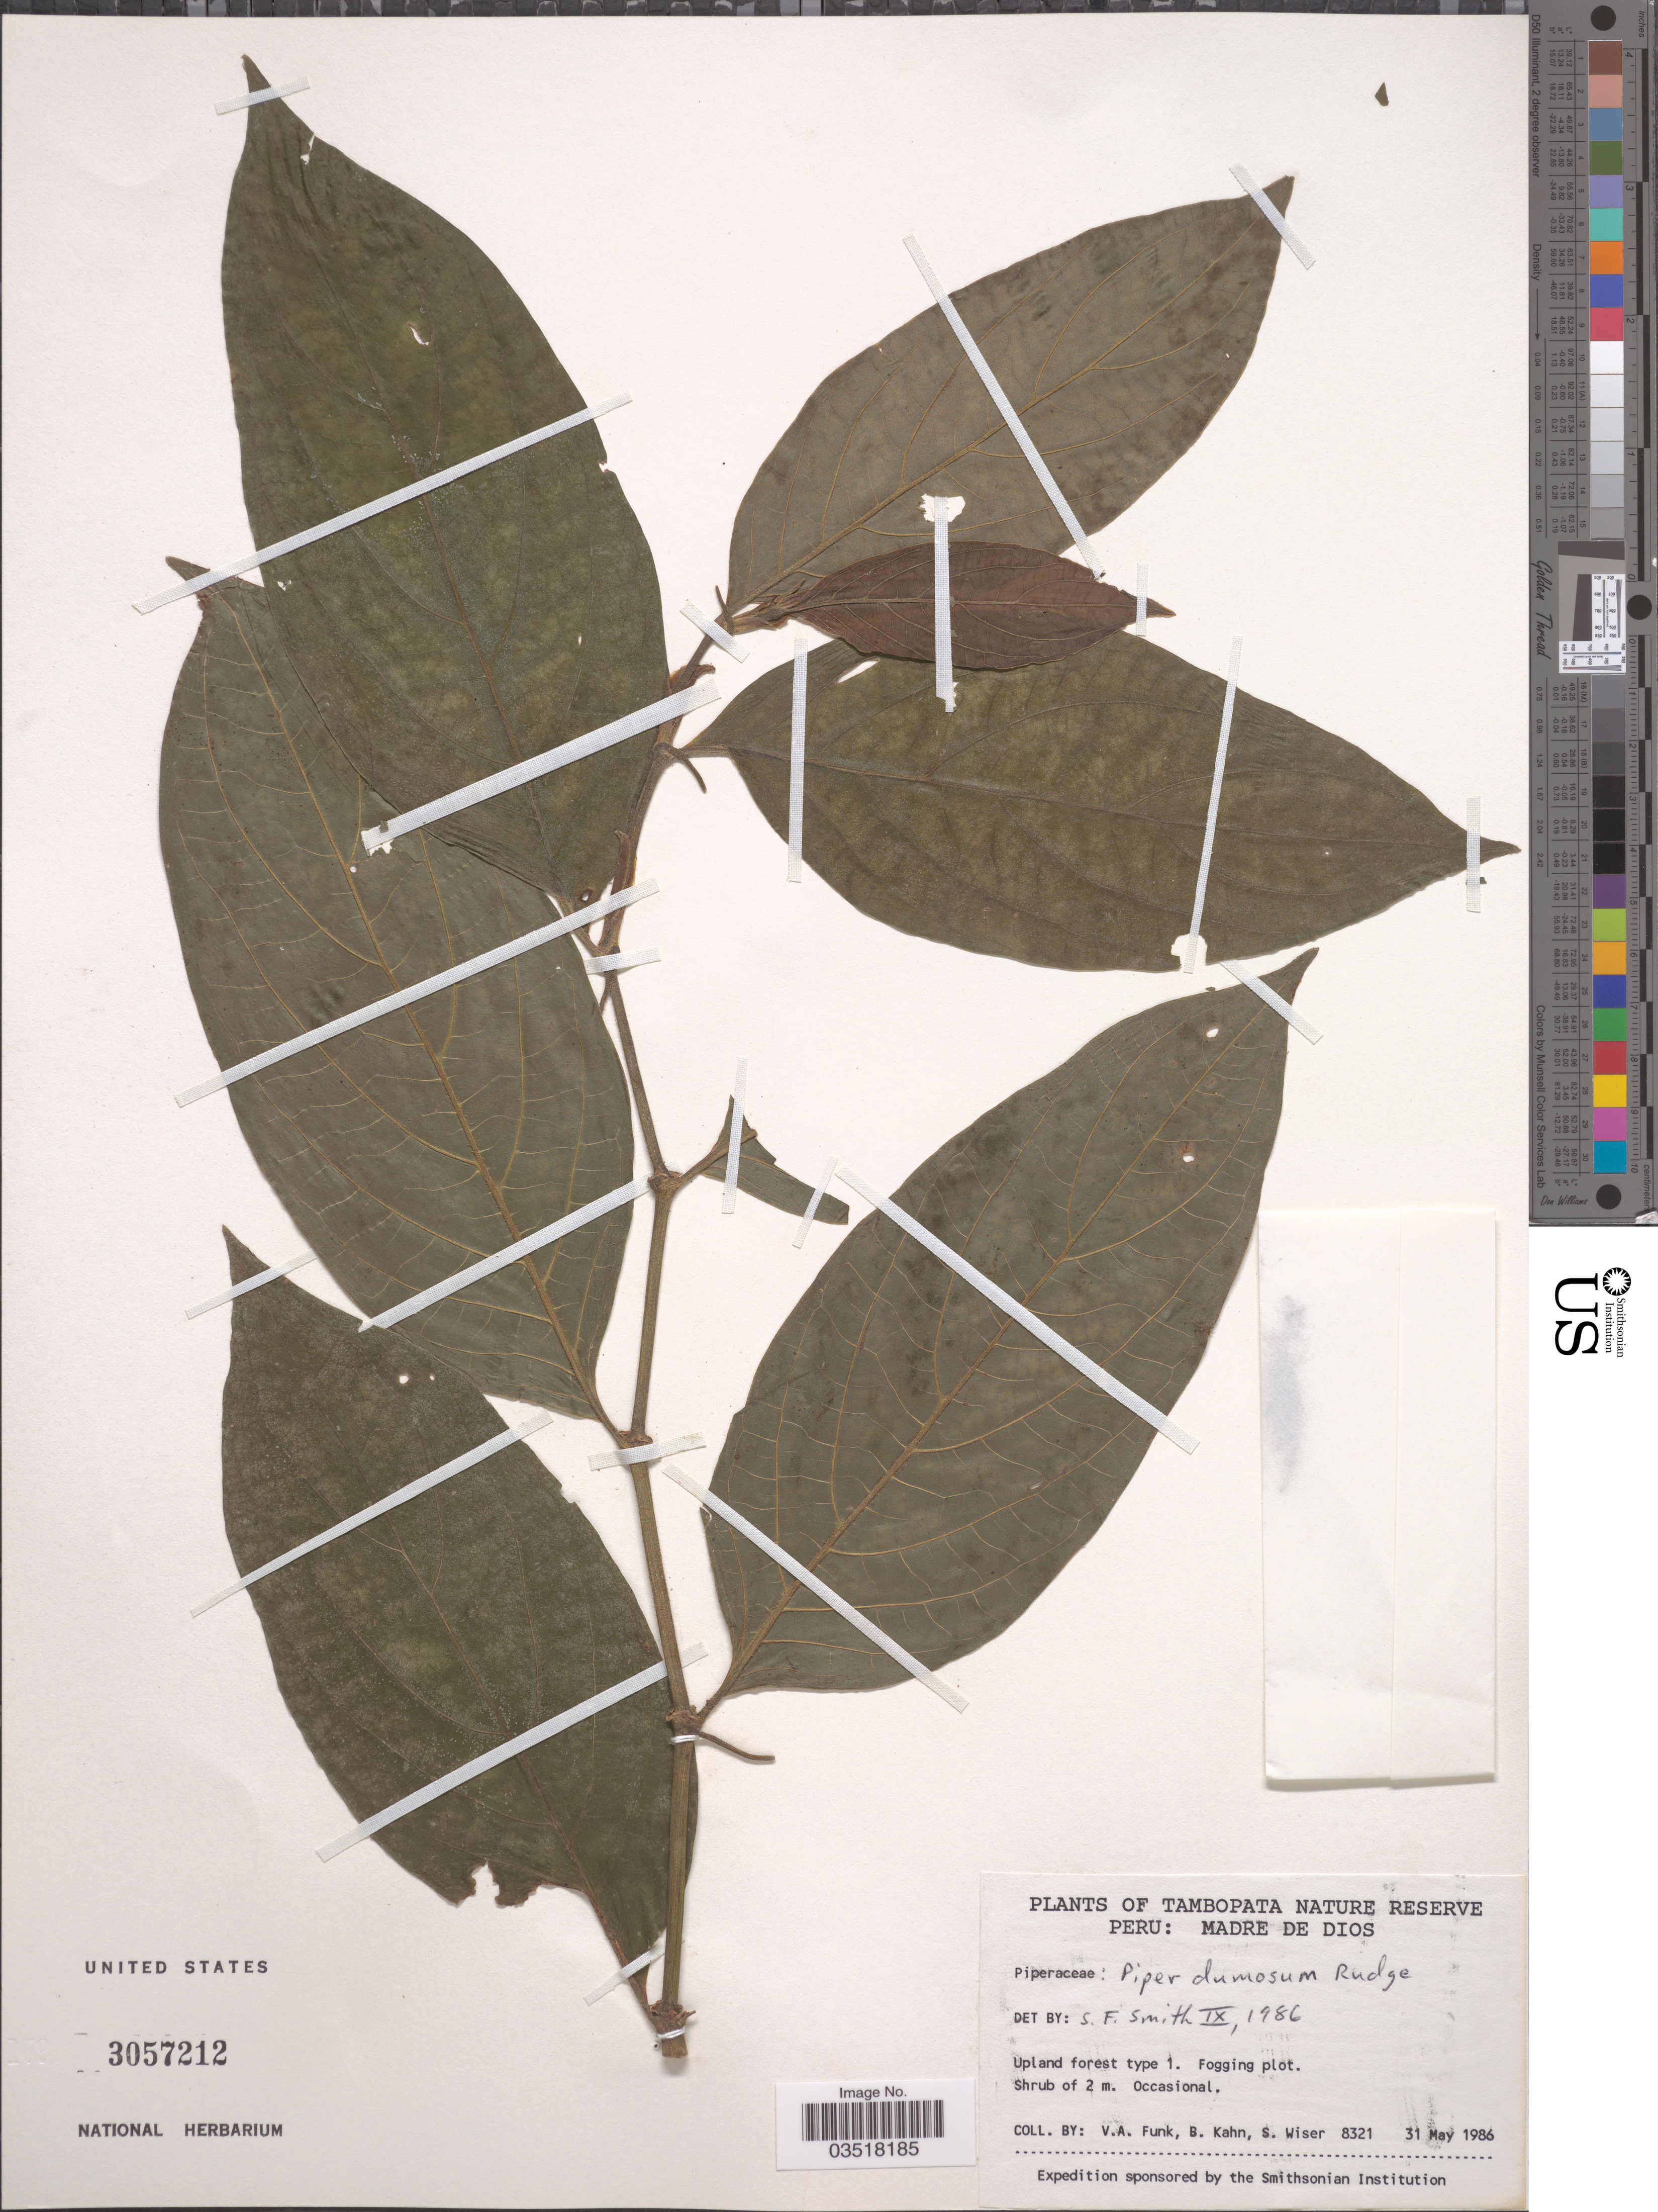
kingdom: Plantae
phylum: Tracheophyta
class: Magnoliopsida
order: Piperales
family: Piperaceae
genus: Piper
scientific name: Piper dumosum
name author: Rudge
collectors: V. Funk, B. Kahn & S. Wiser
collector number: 8321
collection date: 1986-05-31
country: Peru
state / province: Madre de Dios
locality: Tambopata Nature Reserve.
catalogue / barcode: US 3057212